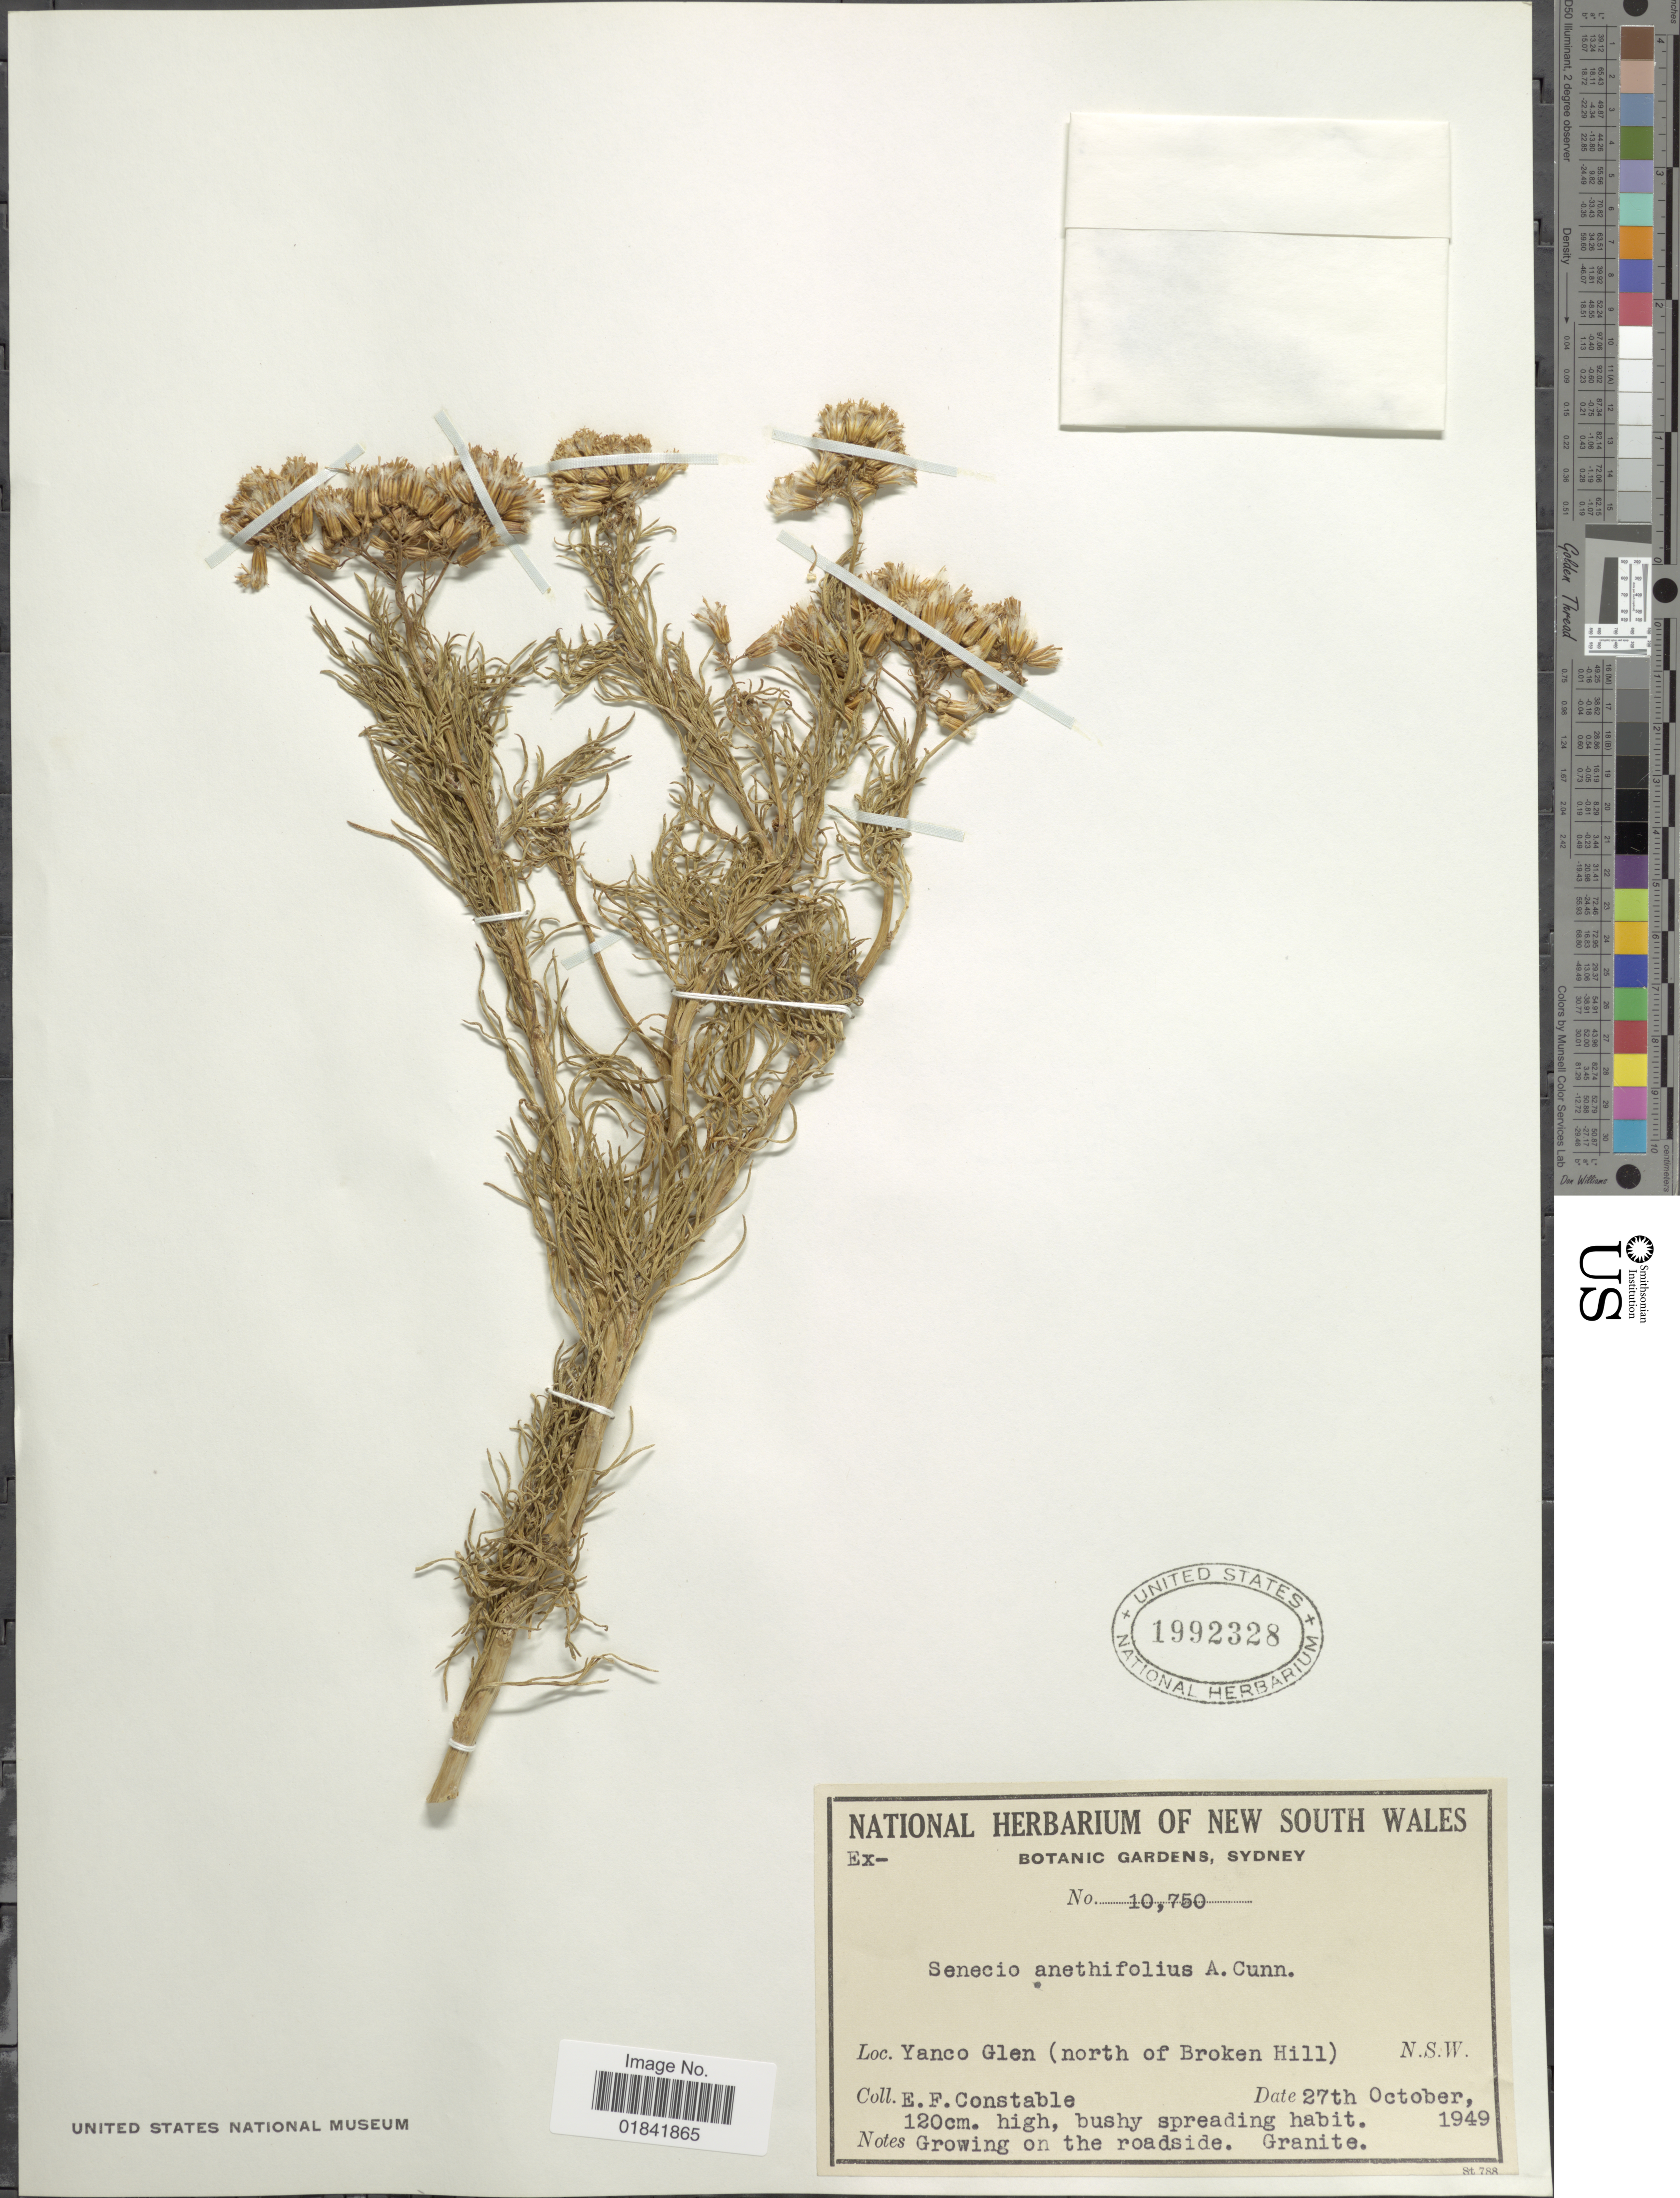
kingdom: Plantae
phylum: Tracheophyta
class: Magnoliopsida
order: Asterales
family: Asteraceae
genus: Senecio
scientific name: Senecio anethifolius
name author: A. Cunn. ex DC.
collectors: E. F. Constable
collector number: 10750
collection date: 1949-10-27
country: Australia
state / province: New South Wales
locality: Yanco Glen (north of Broken Hill)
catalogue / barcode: US 1992328